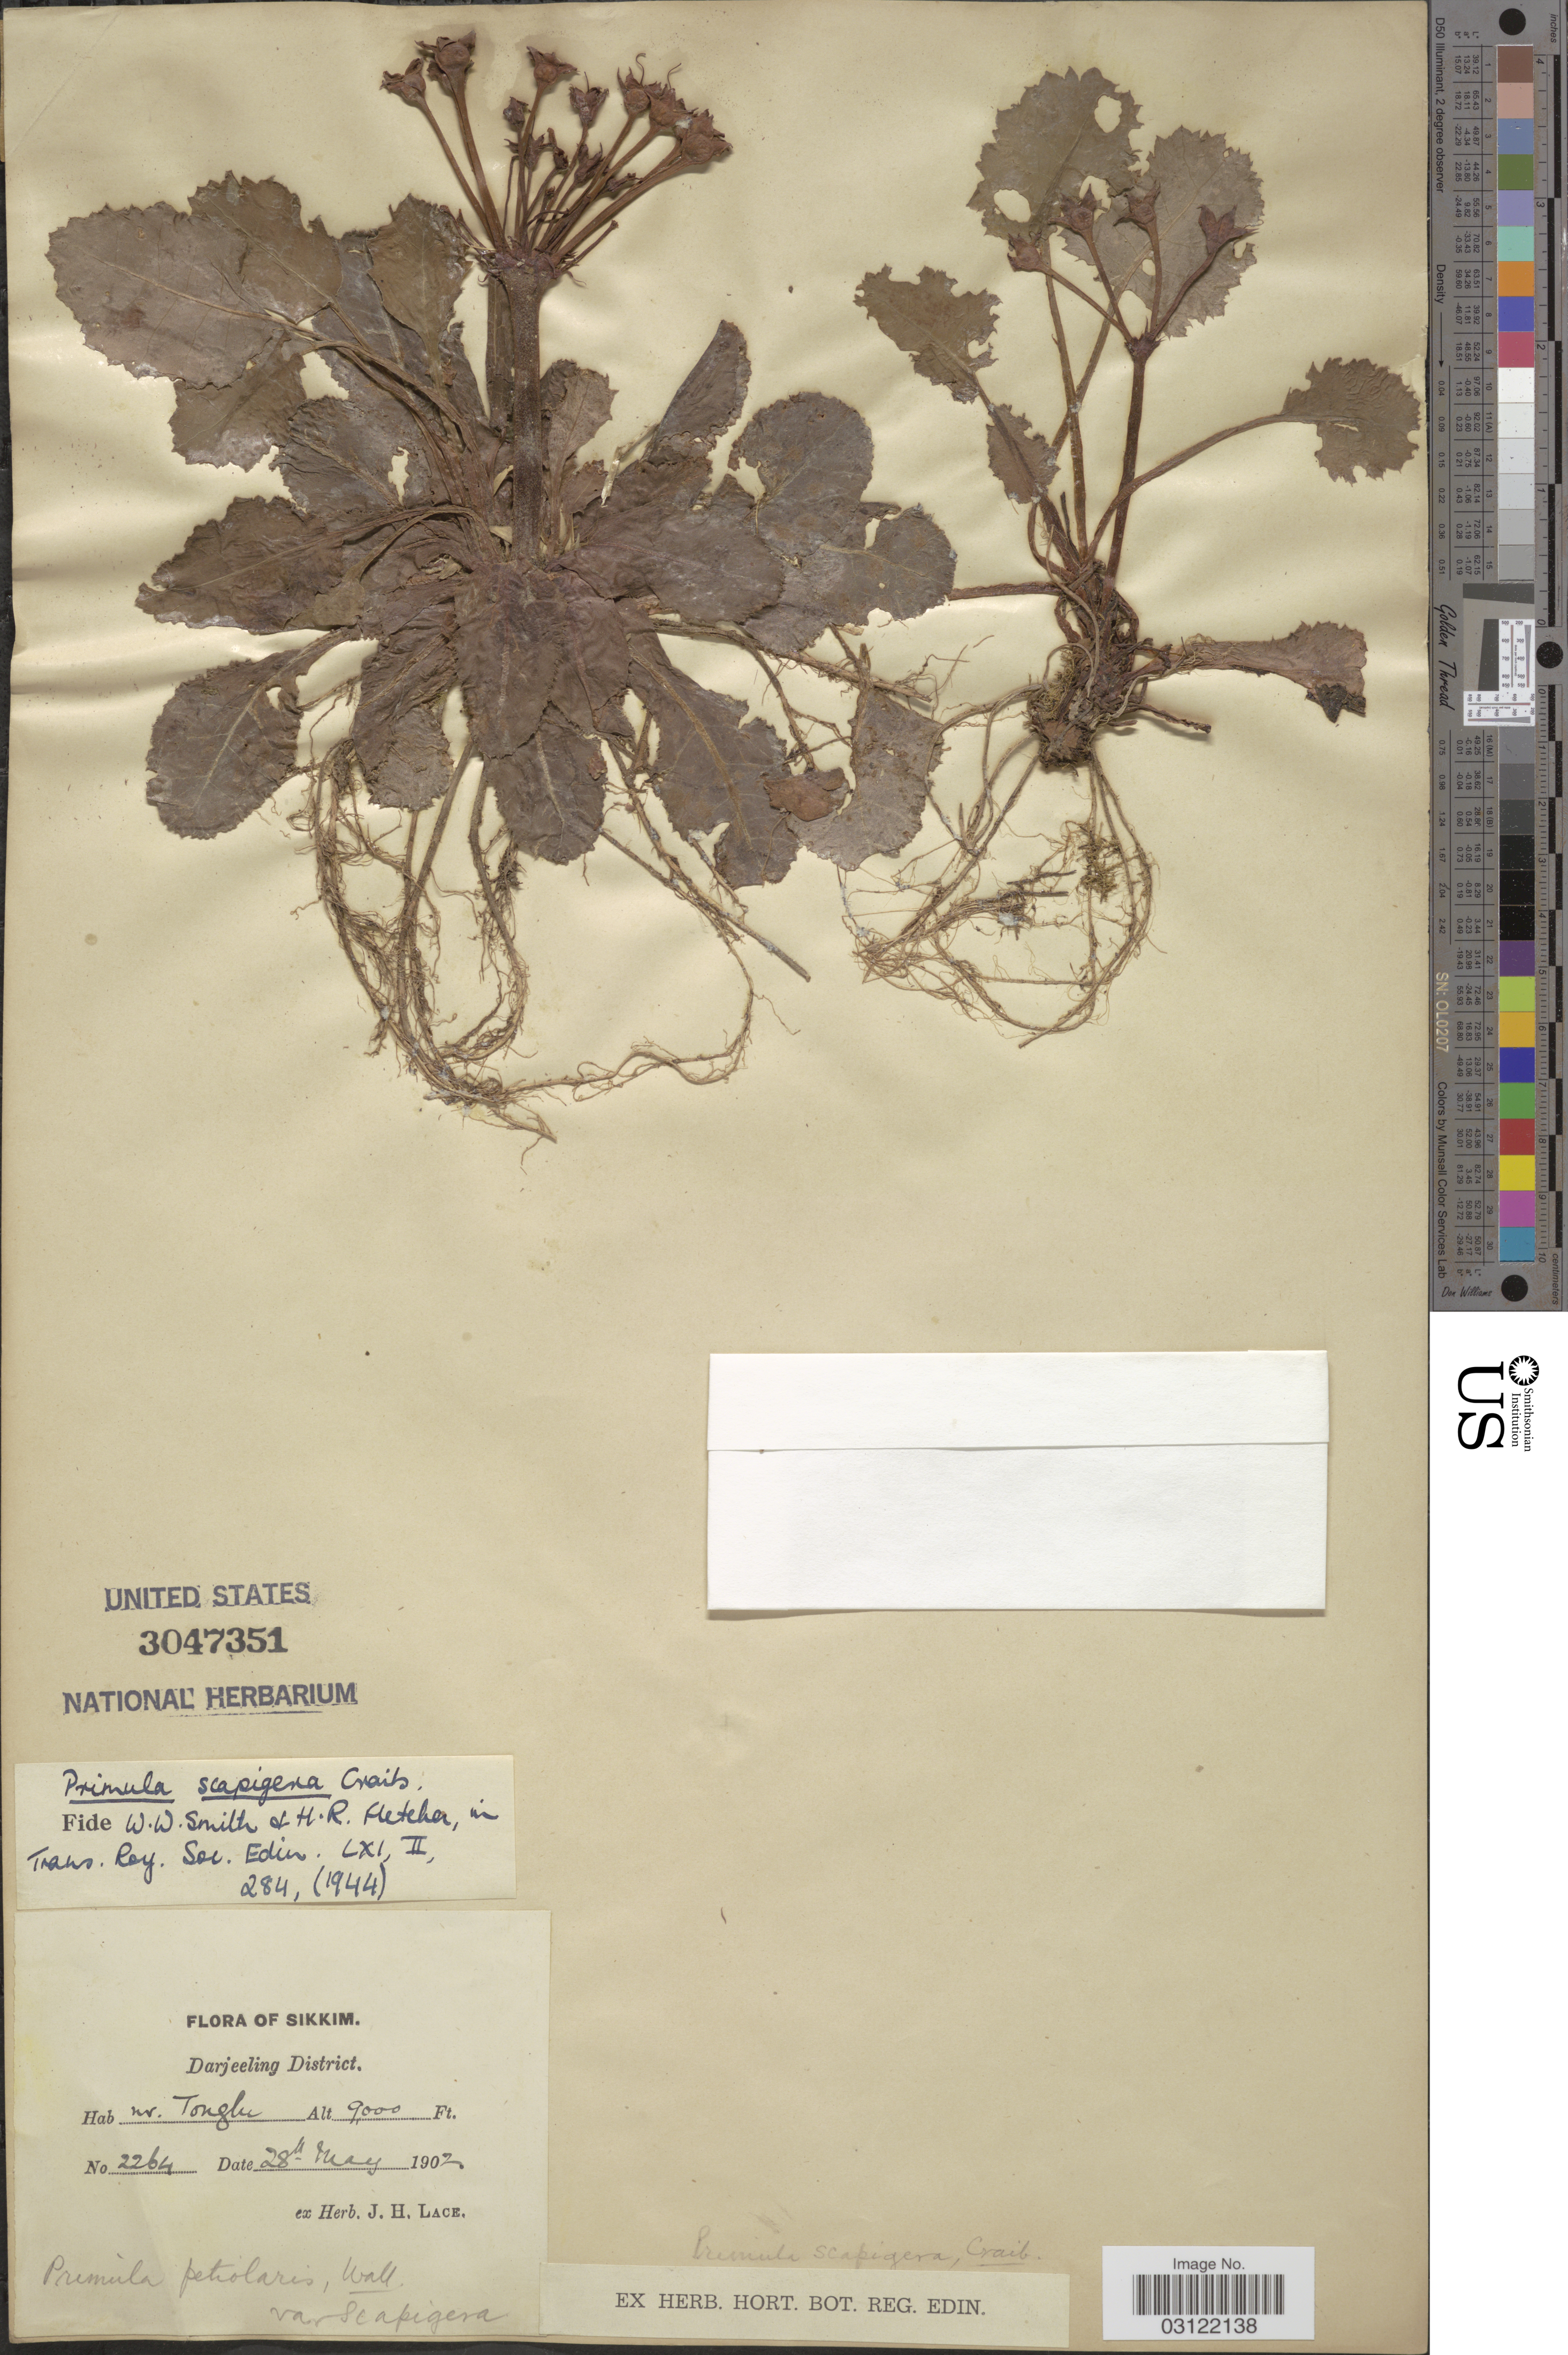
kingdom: Plantae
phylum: Tracheophyta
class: Magnoliopsida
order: Ericales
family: Primulaceae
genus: Primula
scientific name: Primula scapigera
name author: (Hook. f.) Craib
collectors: Ex herb. J. H. Lace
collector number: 2264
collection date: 1902-05-28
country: India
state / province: Sikkim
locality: Darjeeling District. Nr. Tonglu.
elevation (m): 2743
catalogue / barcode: US 3047351